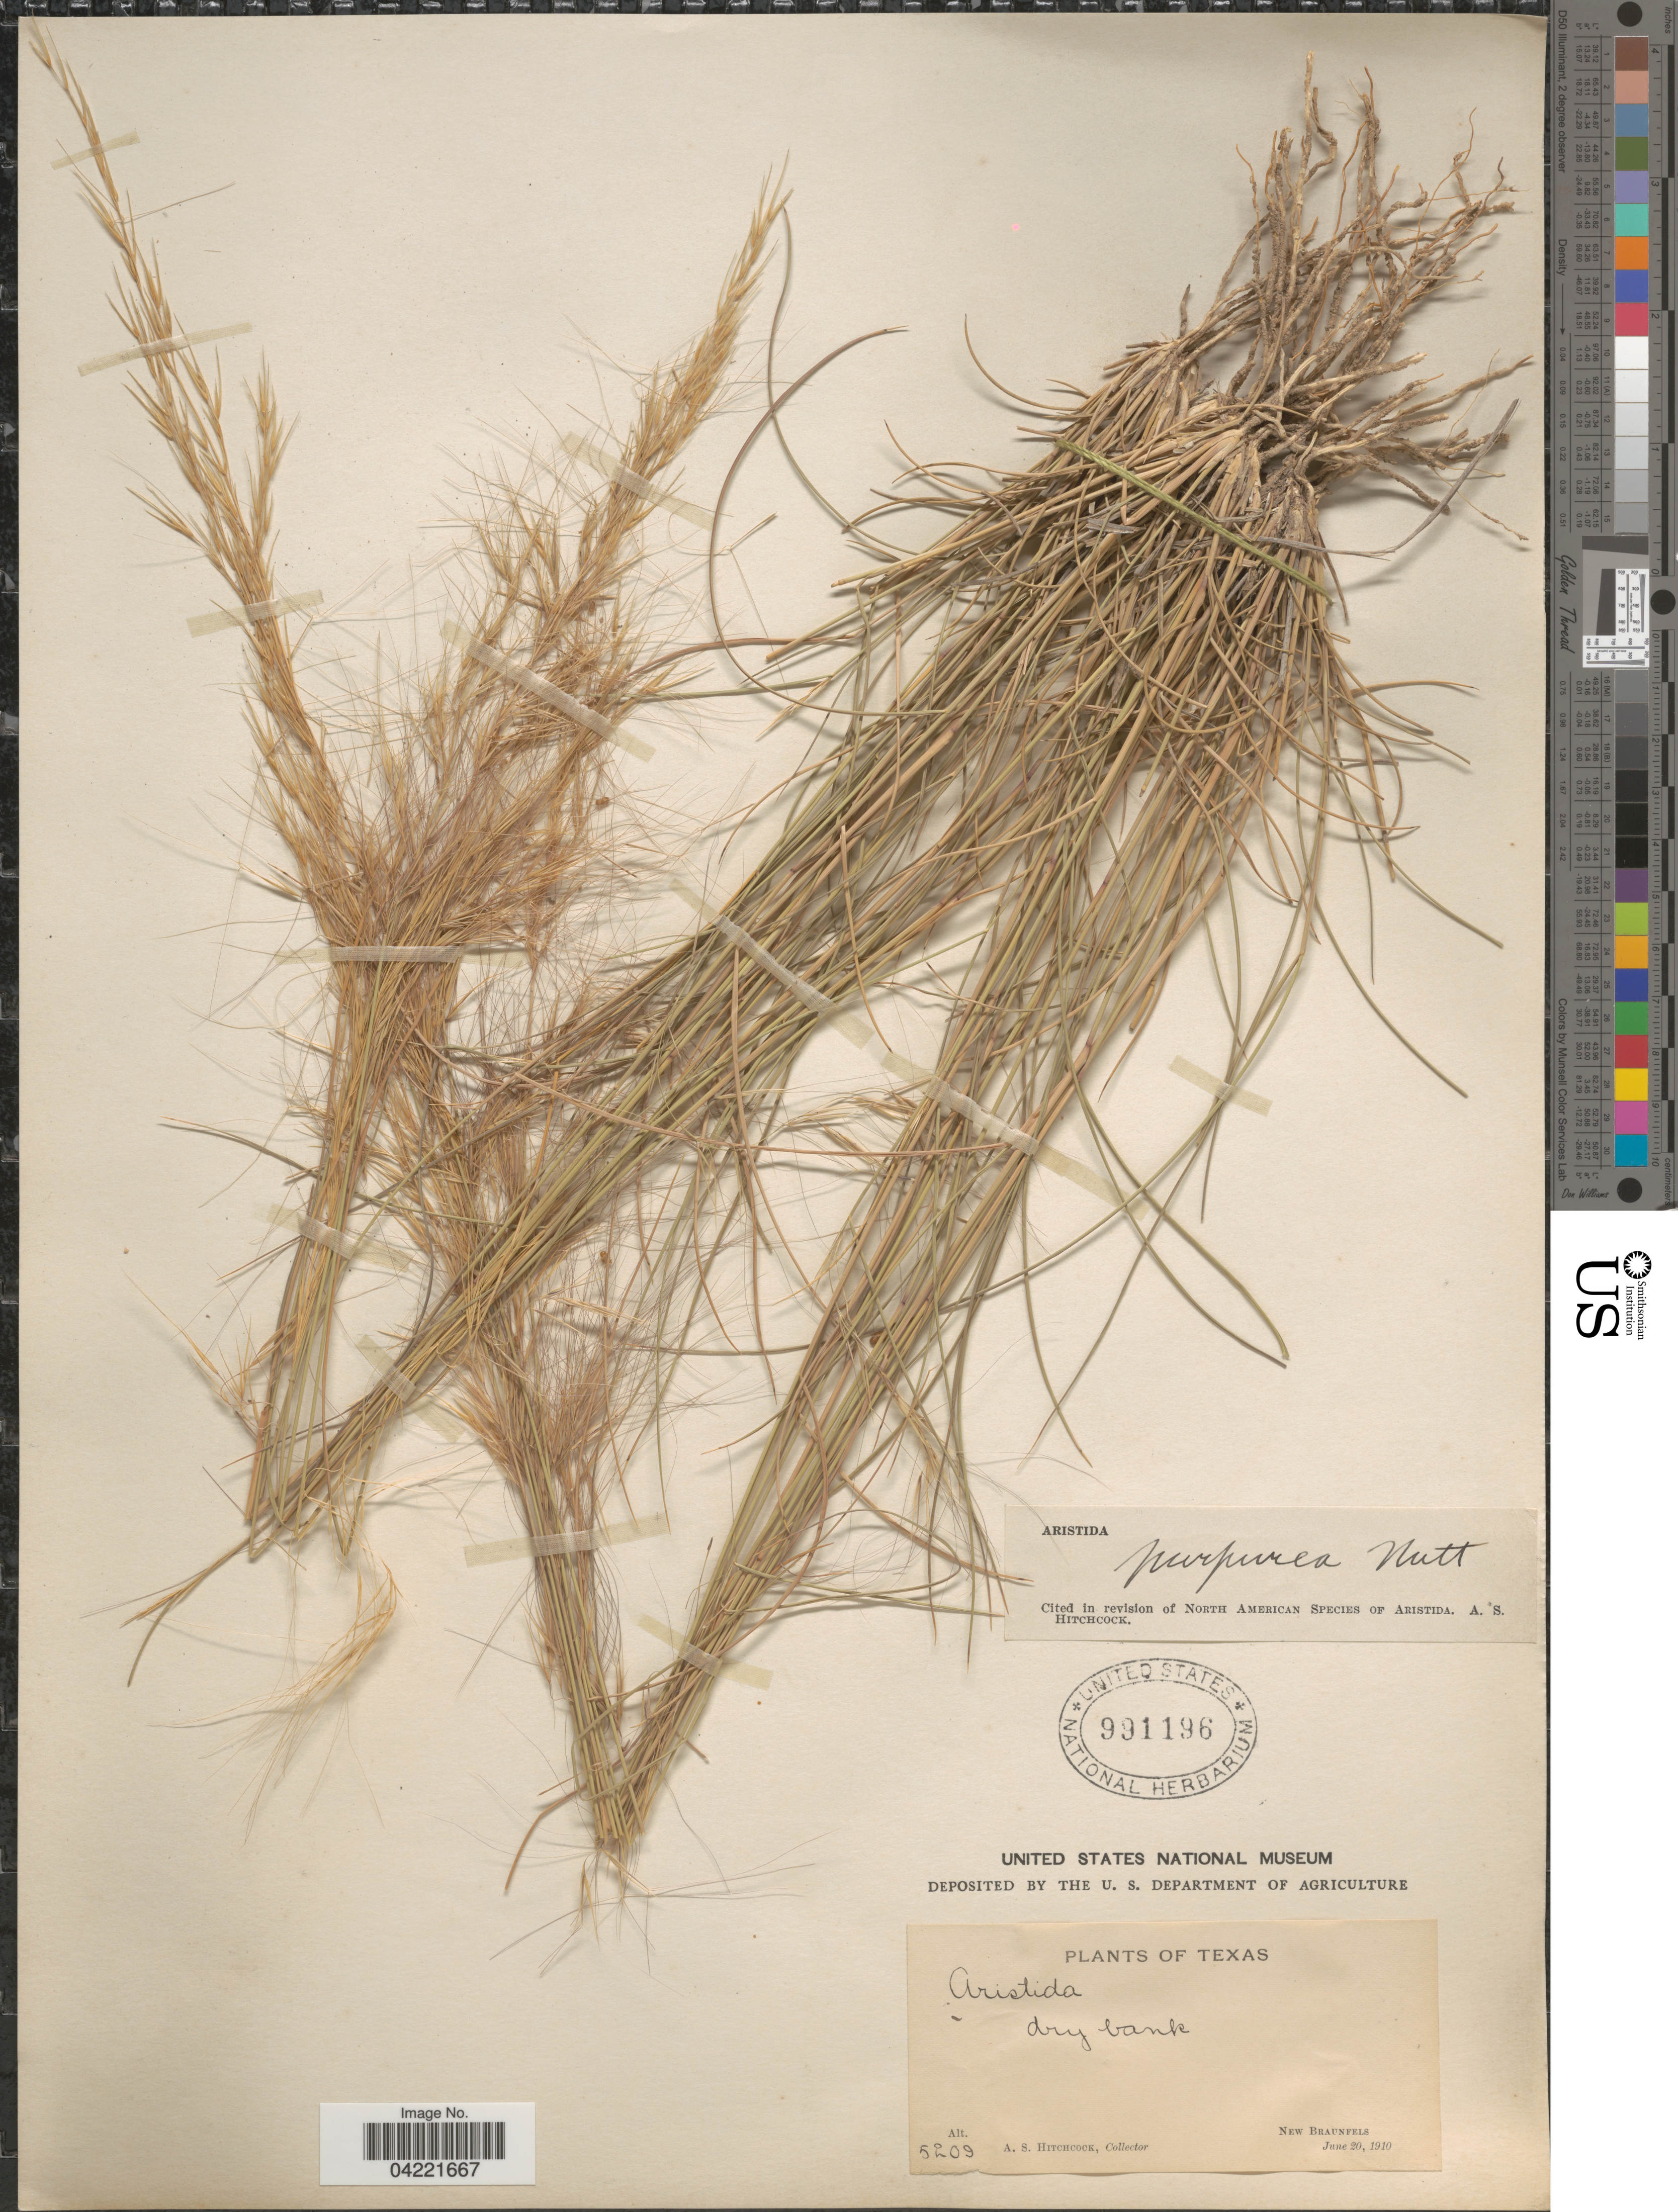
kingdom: Plantae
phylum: Tracheophyta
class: Liliopsida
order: Poales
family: Poaceae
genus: Aristida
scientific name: Aristida purpurea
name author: Nutt.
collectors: A. S. Hitchcock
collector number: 5209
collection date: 1910-06-20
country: United States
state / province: Texas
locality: New Braunfels.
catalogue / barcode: US 991196